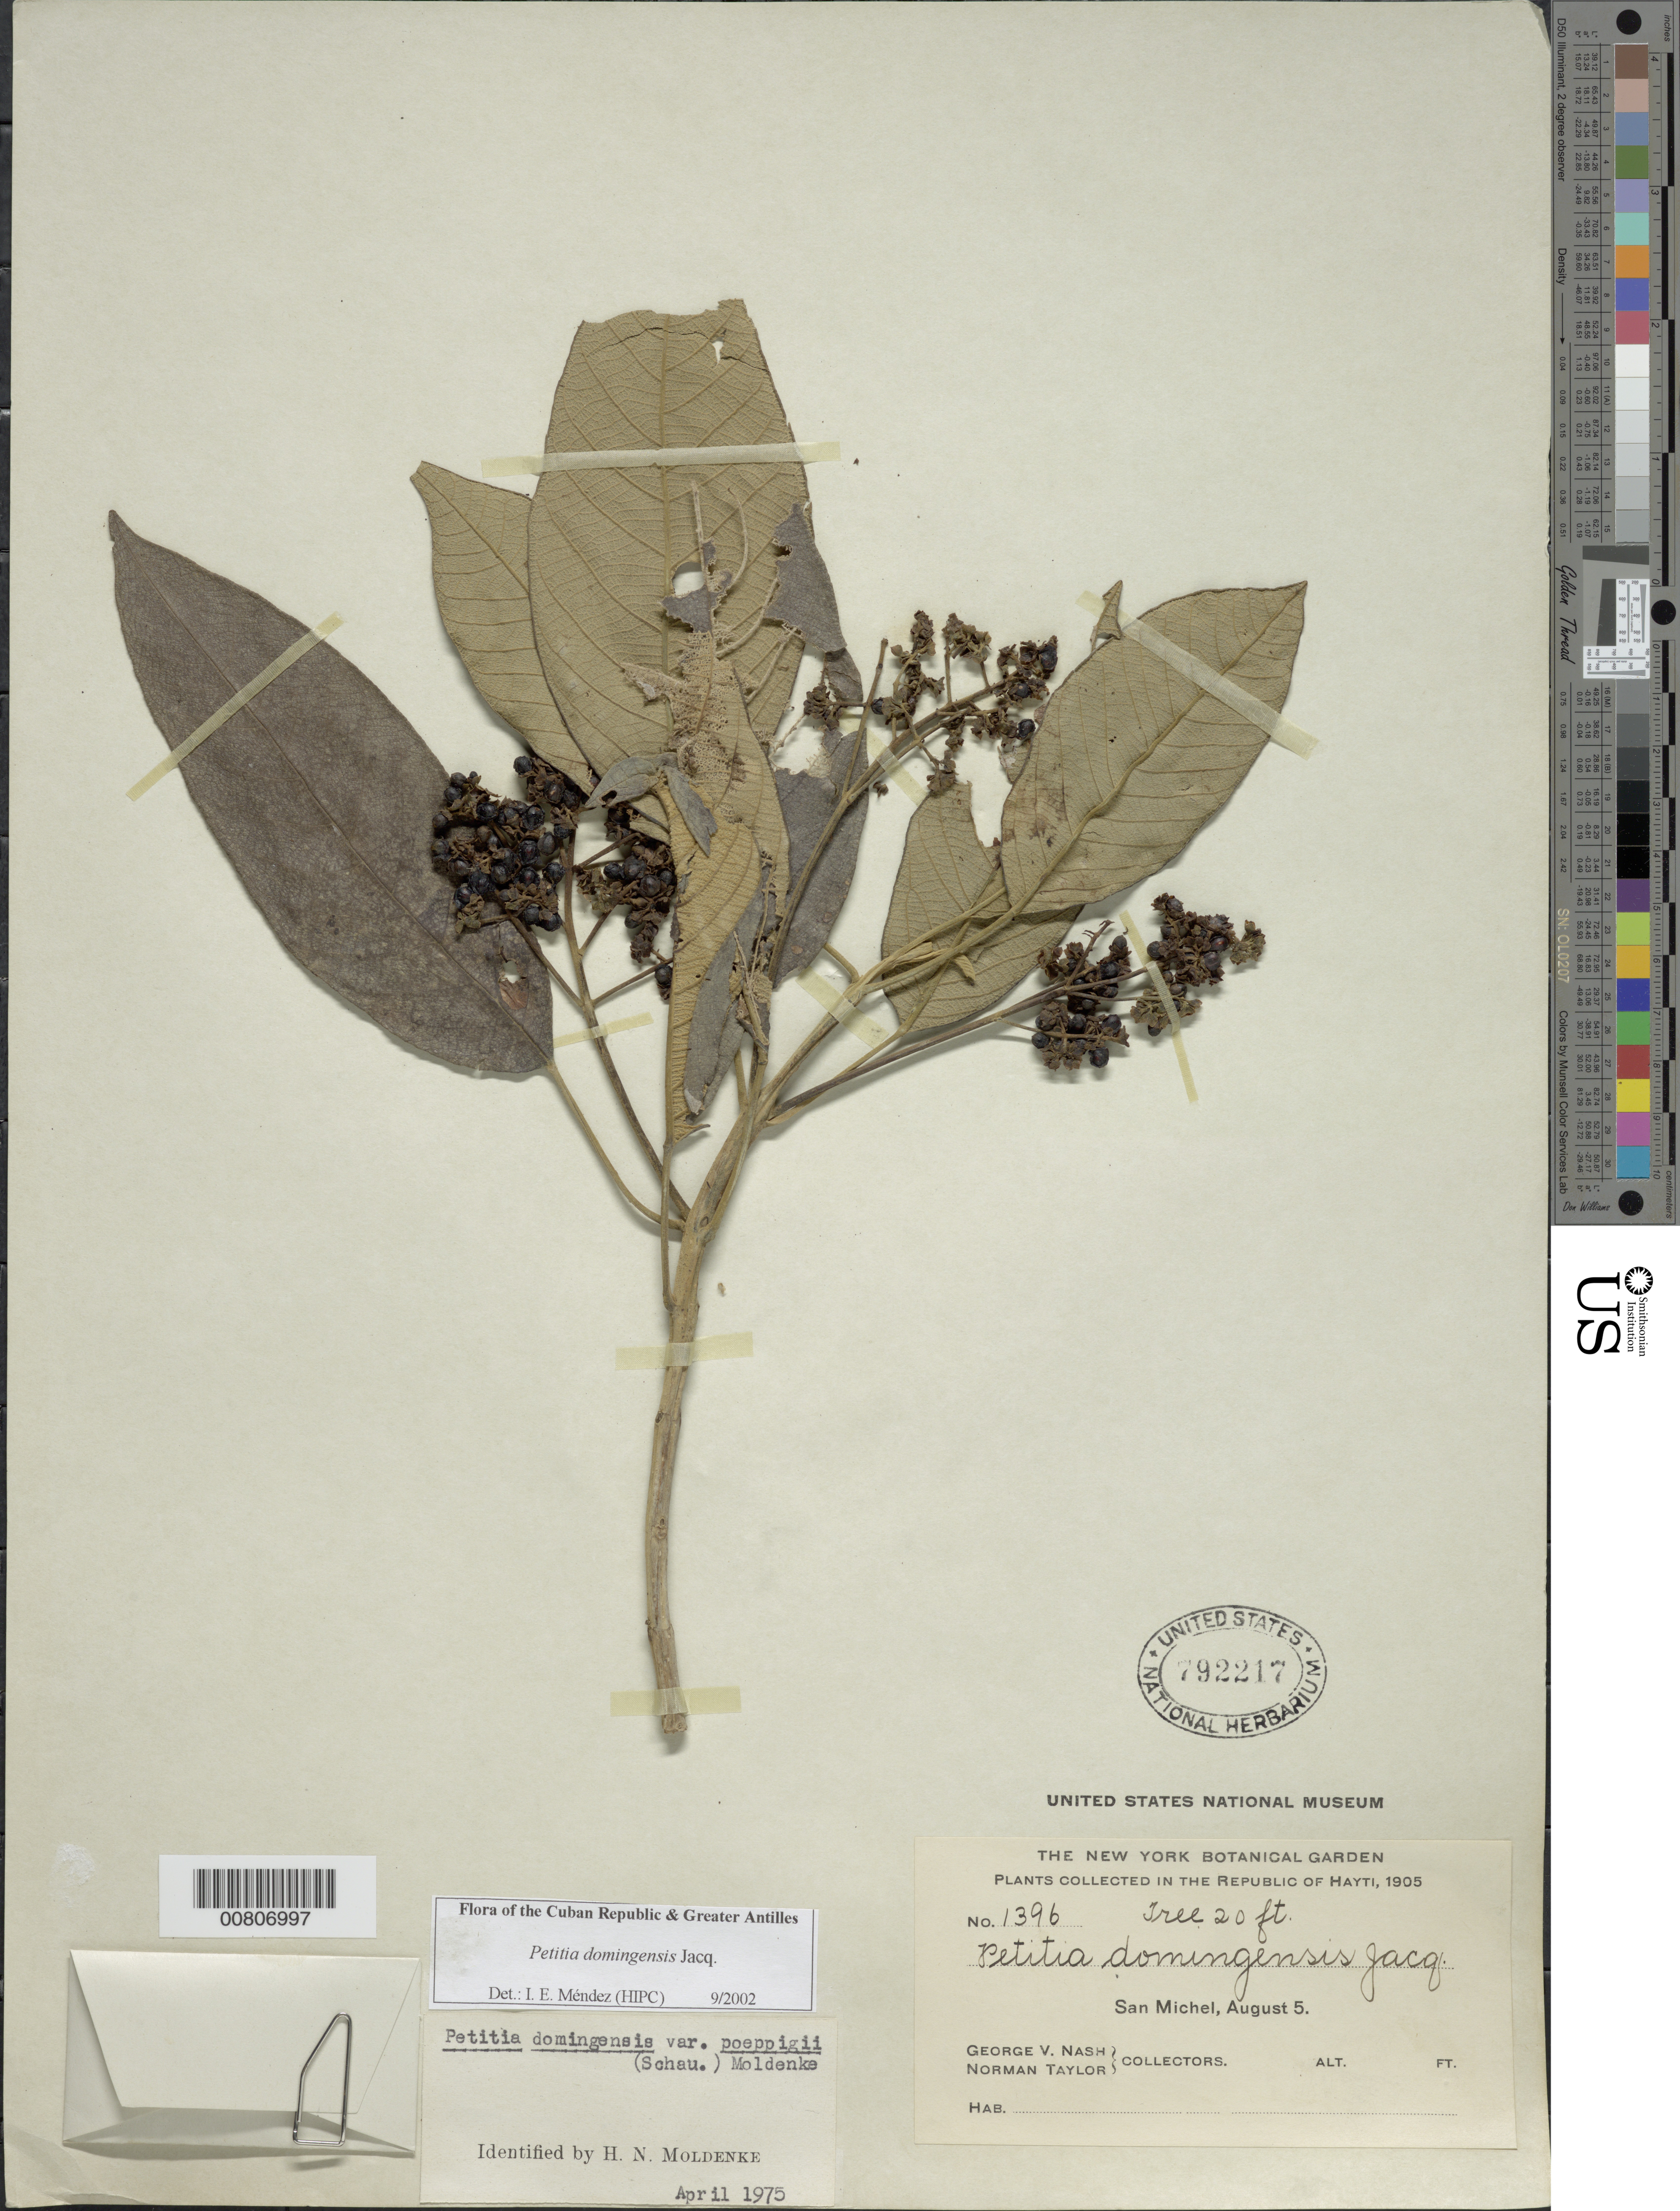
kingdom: Plantae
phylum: Tracheophyta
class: Magnoliopsida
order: Lamiales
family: Lamiaceae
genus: Petitia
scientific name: Petitia domingensis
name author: Jacq.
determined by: Méndez, Isidro E., (HIPC)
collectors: G. V. Nash & N. Taylor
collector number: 1396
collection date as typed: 05 Aug 1905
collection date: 1905-08-05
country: Haiti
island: Hispaniola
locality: San Michel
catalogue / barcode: US 792217